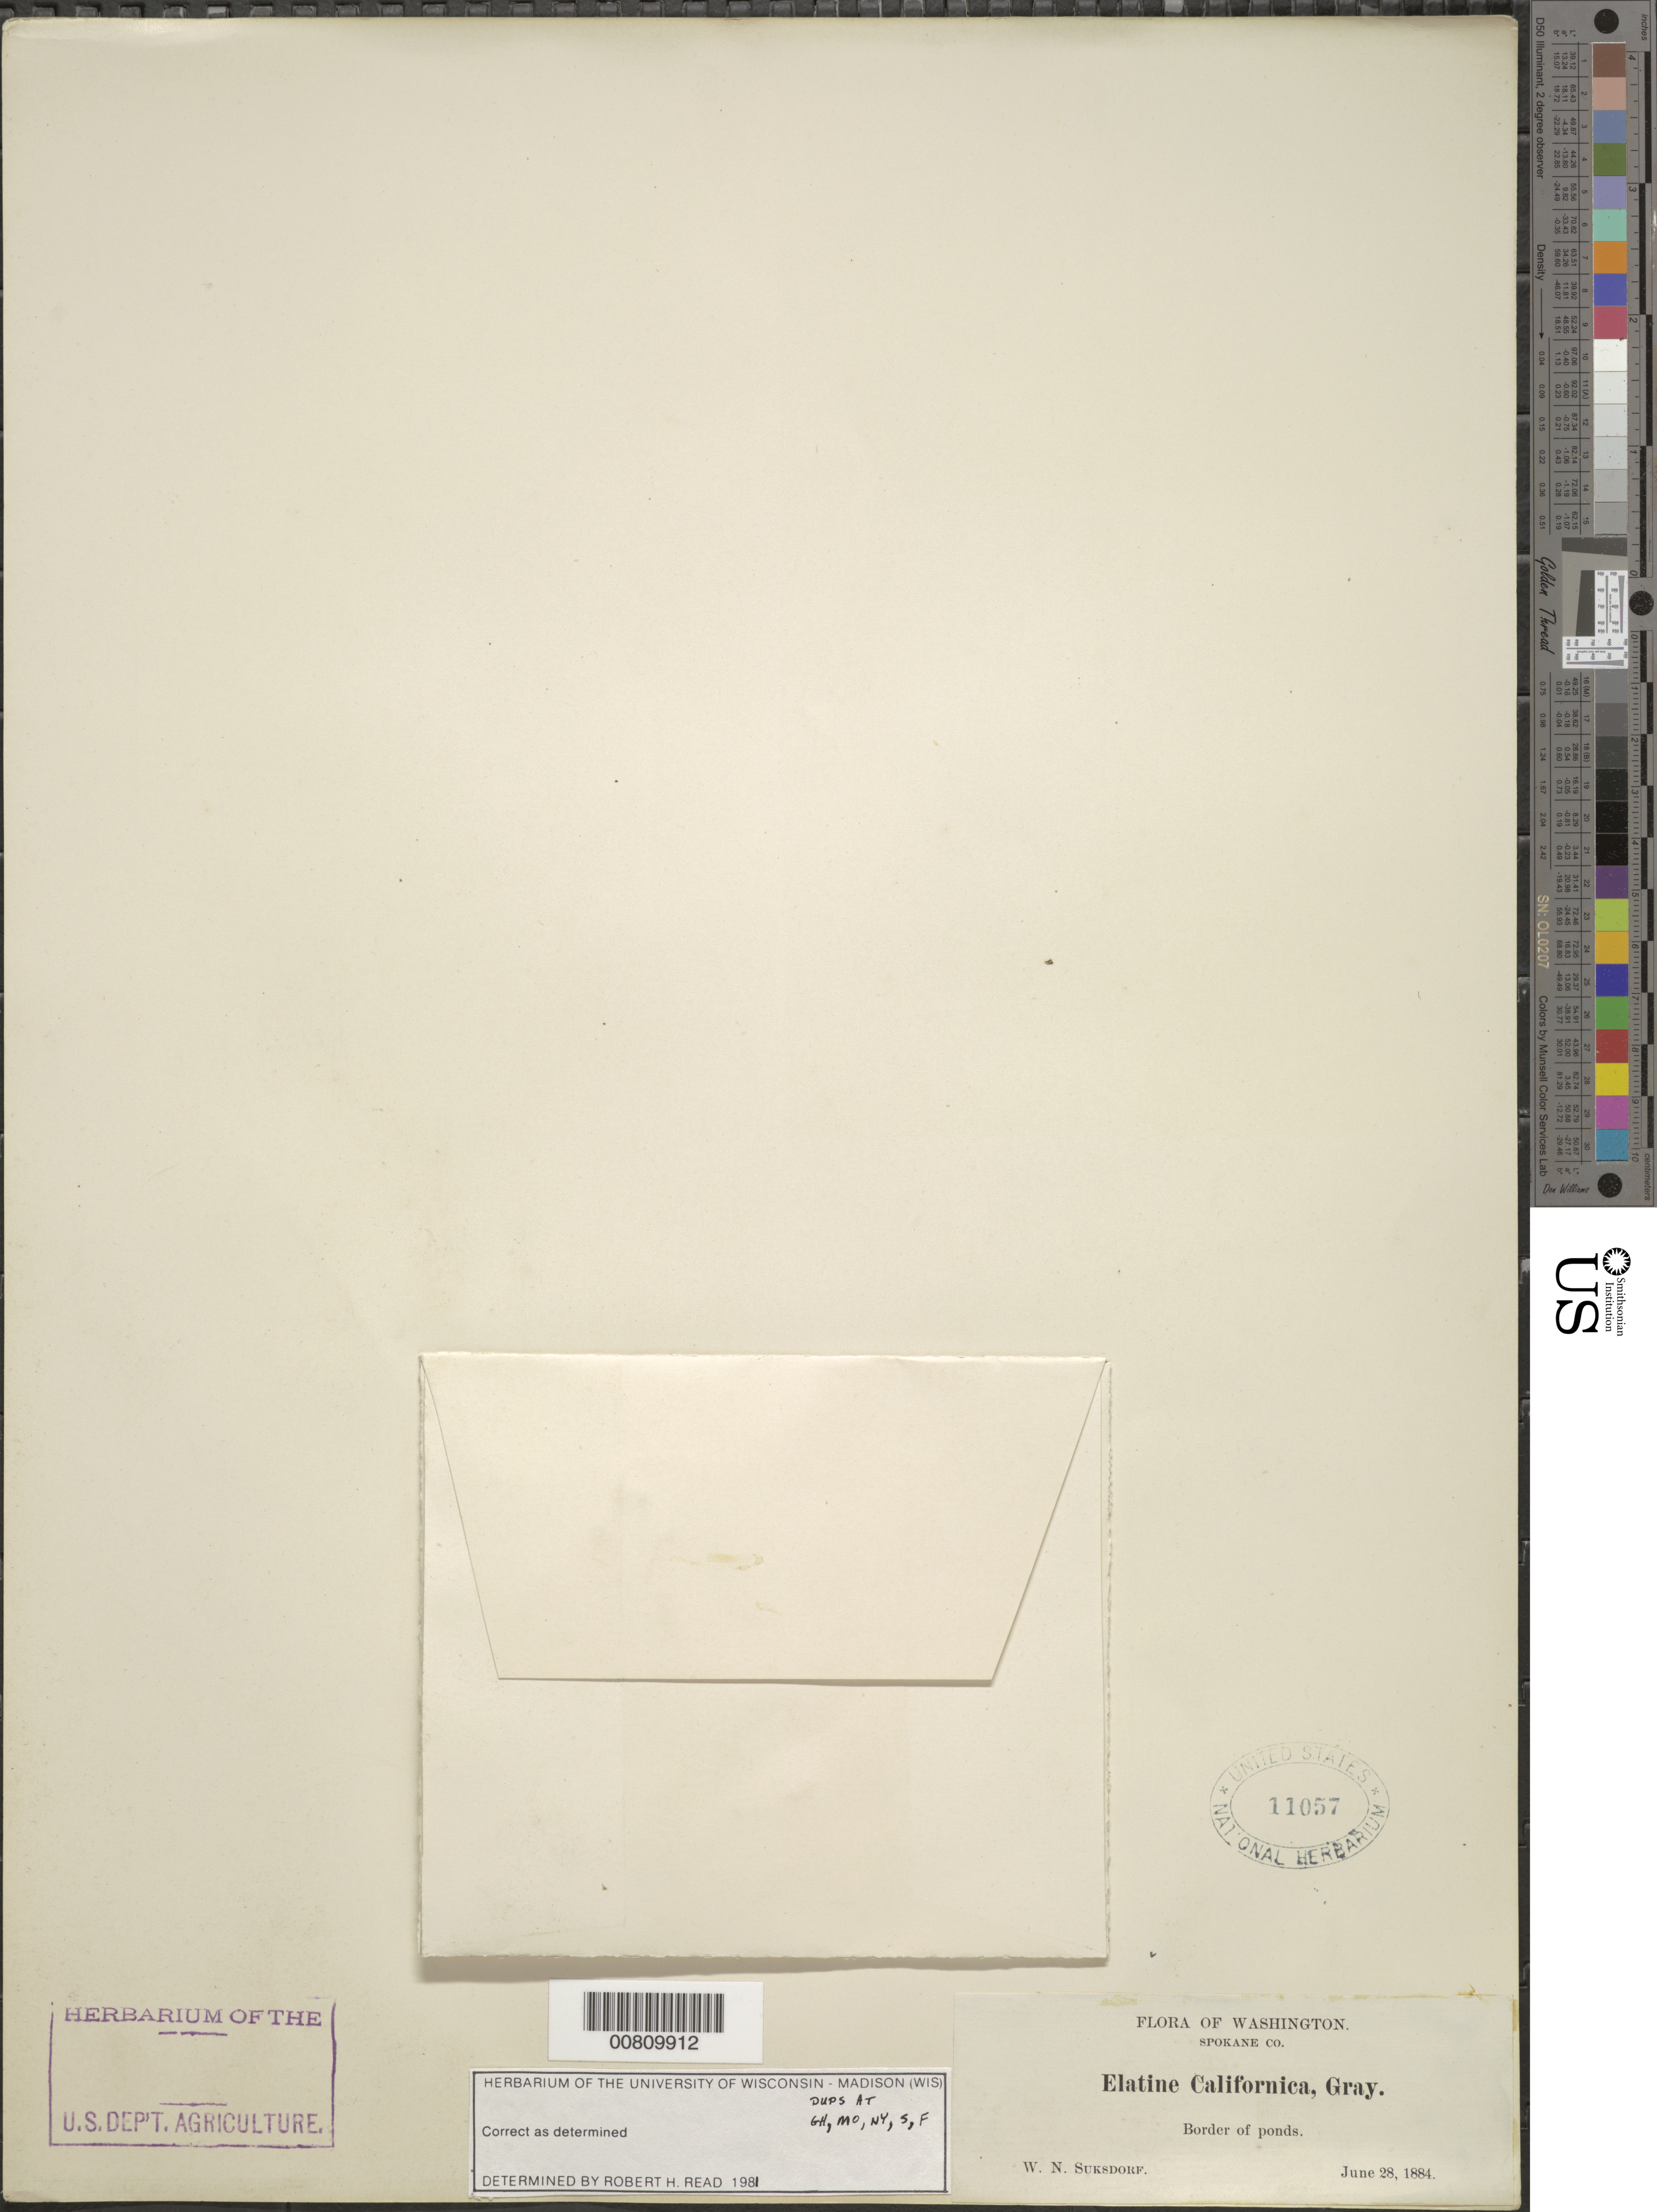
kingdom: Plantae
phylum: Tracheophyta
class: Magnoliopsida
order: Malpighiales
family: Elatinaceae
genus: Elatine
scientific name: Elatine californica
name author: A. Gray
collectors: W. N. Suksdorf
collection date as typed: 28 Jun 1884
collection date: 1884-06-28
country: United States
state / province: Washington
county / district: Spokane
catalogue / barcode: US 11057